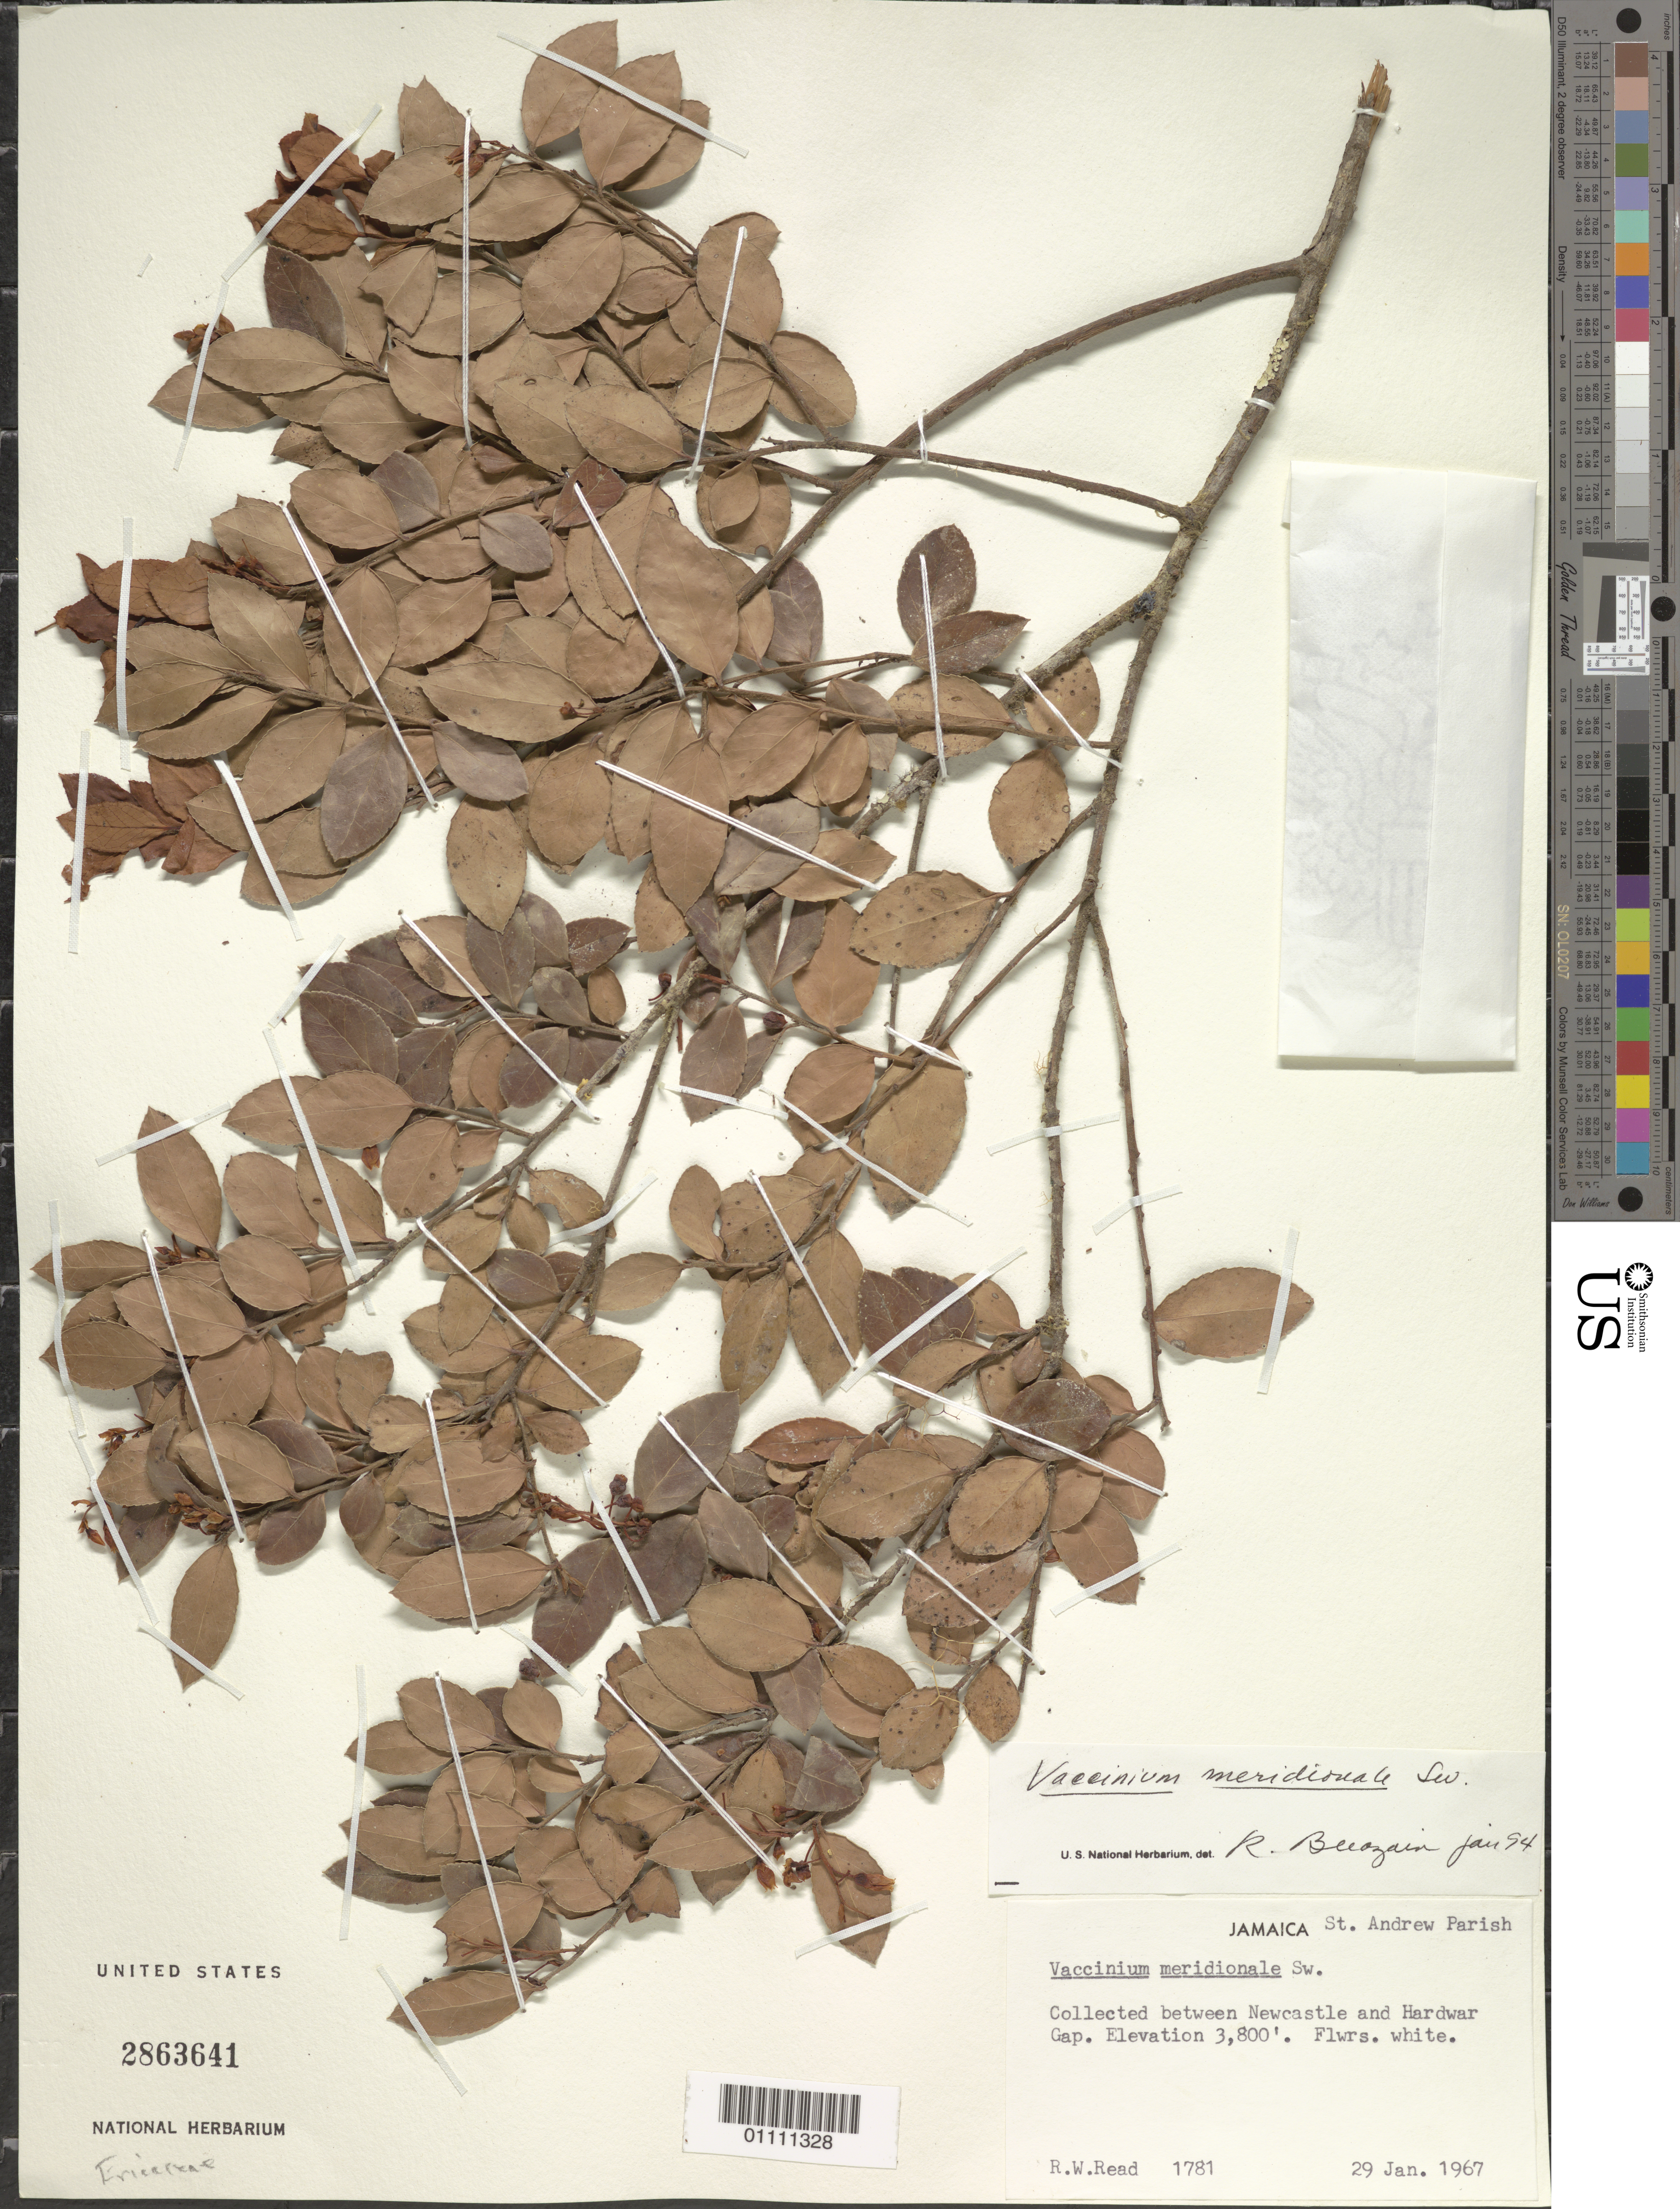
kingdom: Plantae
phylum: Tracheophyta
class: Magnoliopsida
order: Ericales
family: Ericaceae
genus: Vaccinium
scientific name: Vaccinium meridionale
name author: Sw.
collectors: R. W. Read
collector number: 1781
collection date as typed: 29 Jan 1967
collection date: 1967-01-29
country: Jamaica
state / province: Saint Andrew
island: Jamaica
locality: Between Newcastle and Hardware Gap.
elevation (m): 1158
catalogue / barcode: US 2863641